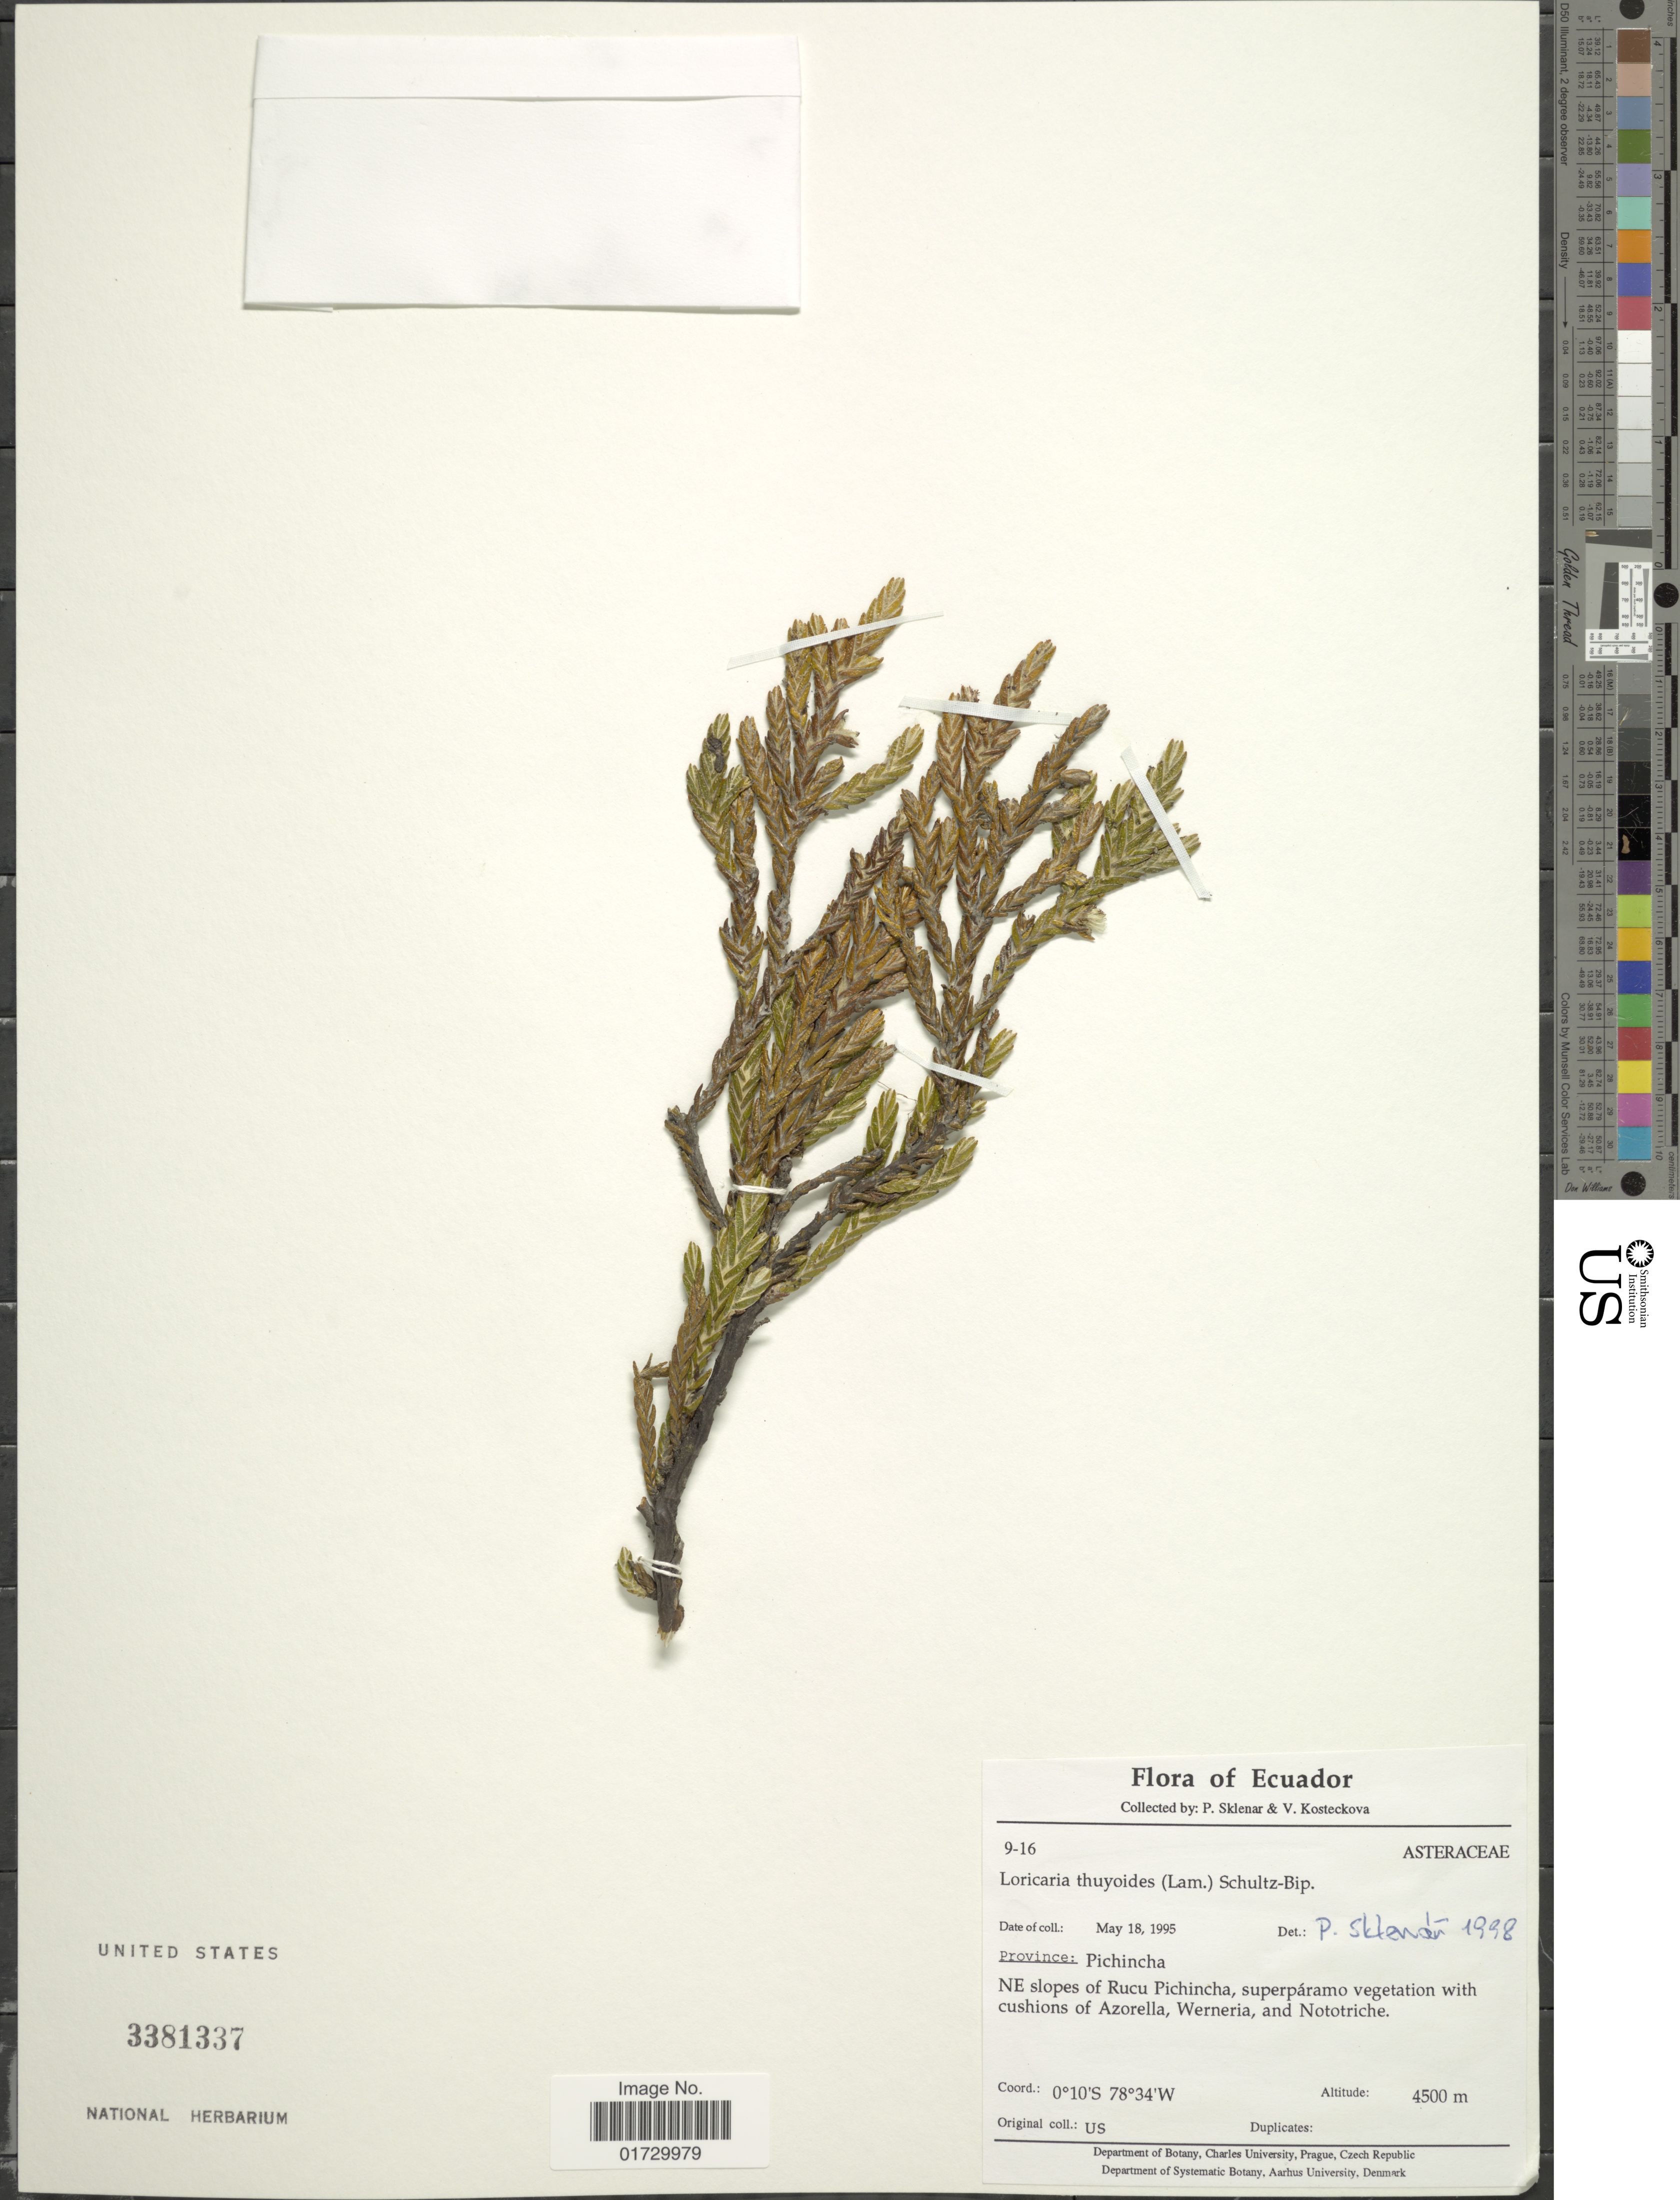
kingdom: Plantae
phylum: Tracheophyta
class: Magnoliopsida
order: Asterales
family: Asteraceae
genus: Loricaria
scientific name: Loricaria thuyoides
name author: (Lam.) Sch. Bip.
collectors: P. Sklenár & V. Kosteckova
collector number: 9-16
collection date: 1995-05-18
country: Ecuador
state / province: Pichincha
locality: NE slopes of Rucu Pichincha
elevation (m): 4500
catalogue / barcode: US 3381337